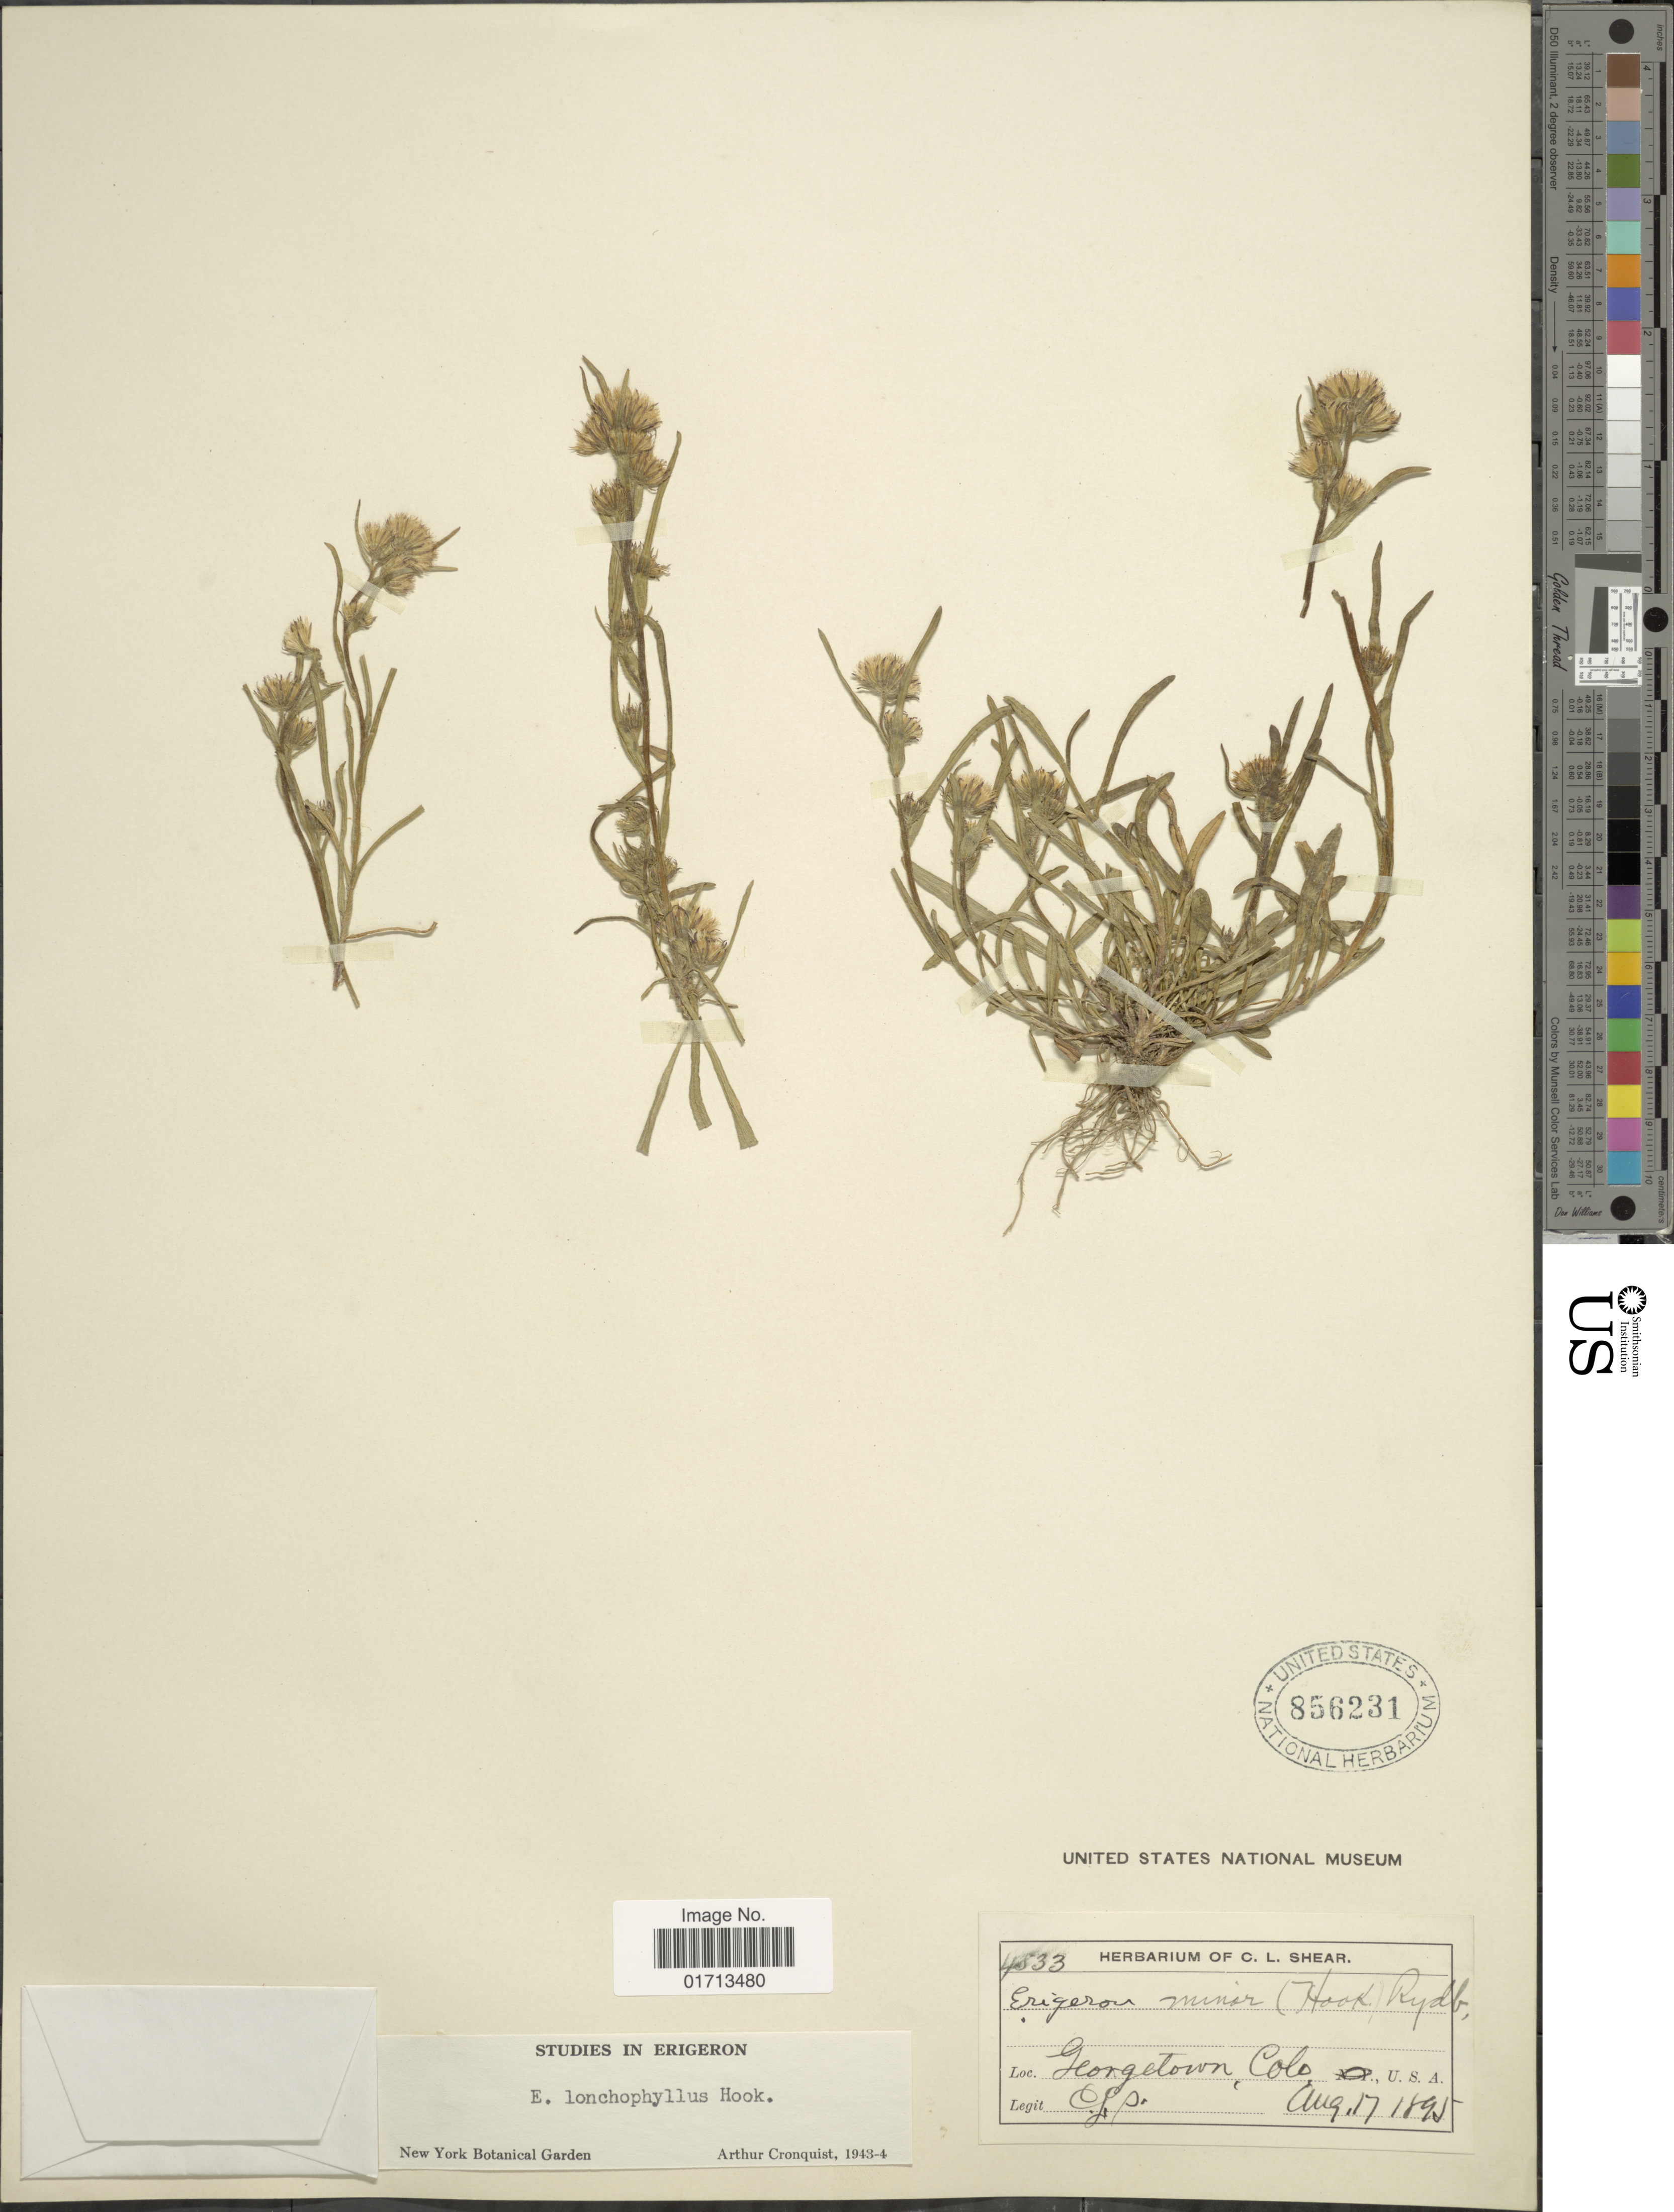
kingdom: Plantae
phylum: Tracheophyta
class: Magnoliopsida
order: Asterales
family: Asteraceae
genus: Erigeron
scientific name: Erigeron lonchophyllus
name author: Hook.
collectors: C. L. Shear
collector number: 4833*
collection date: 1895-08-17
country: United States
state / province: Colorado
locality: Georgetown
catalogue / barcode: US 856231